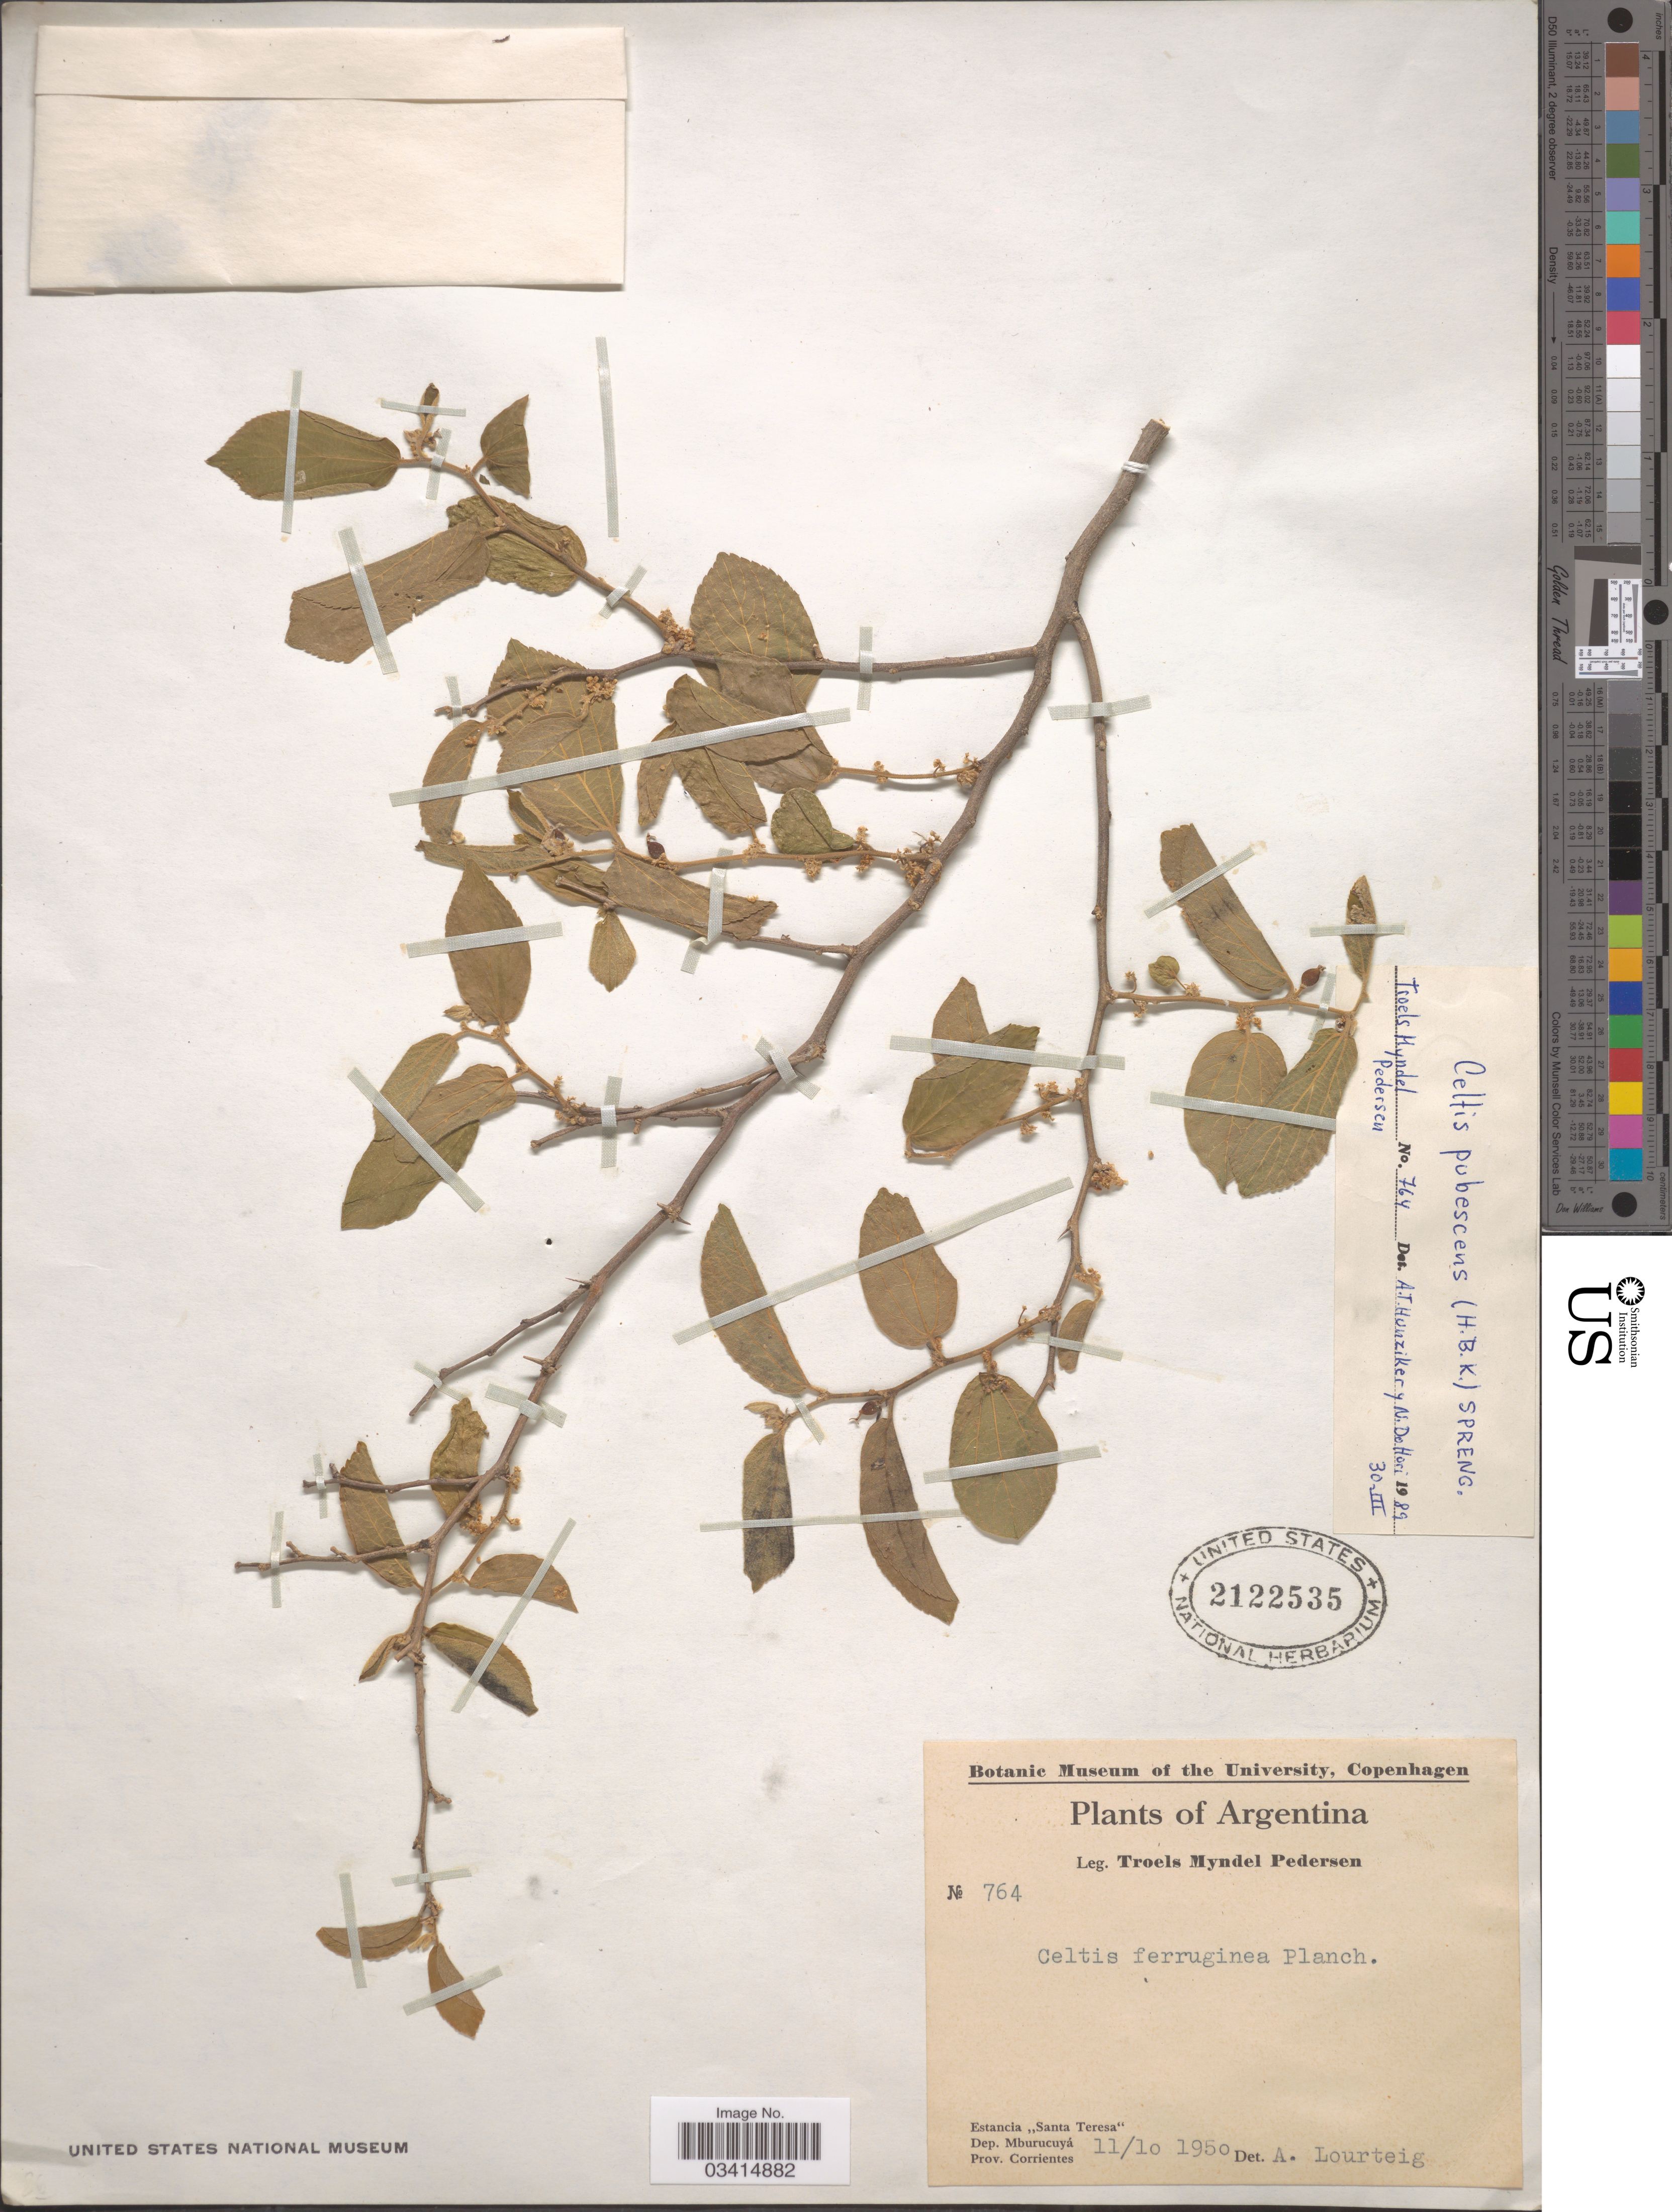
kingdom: Plantae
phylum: Tracheophyta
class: Magnoliopsida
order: Rosales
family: Cannabaceae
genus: Celtis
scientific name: Celtis pubescens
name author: (Kunth) Spreng.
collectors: T. Pederson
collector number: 764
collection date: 1950-10-11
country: Argentina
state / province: Corrientes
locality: Estancia "Santa Teresa". Dep. Mburucuyá.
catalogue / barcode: US 2122535